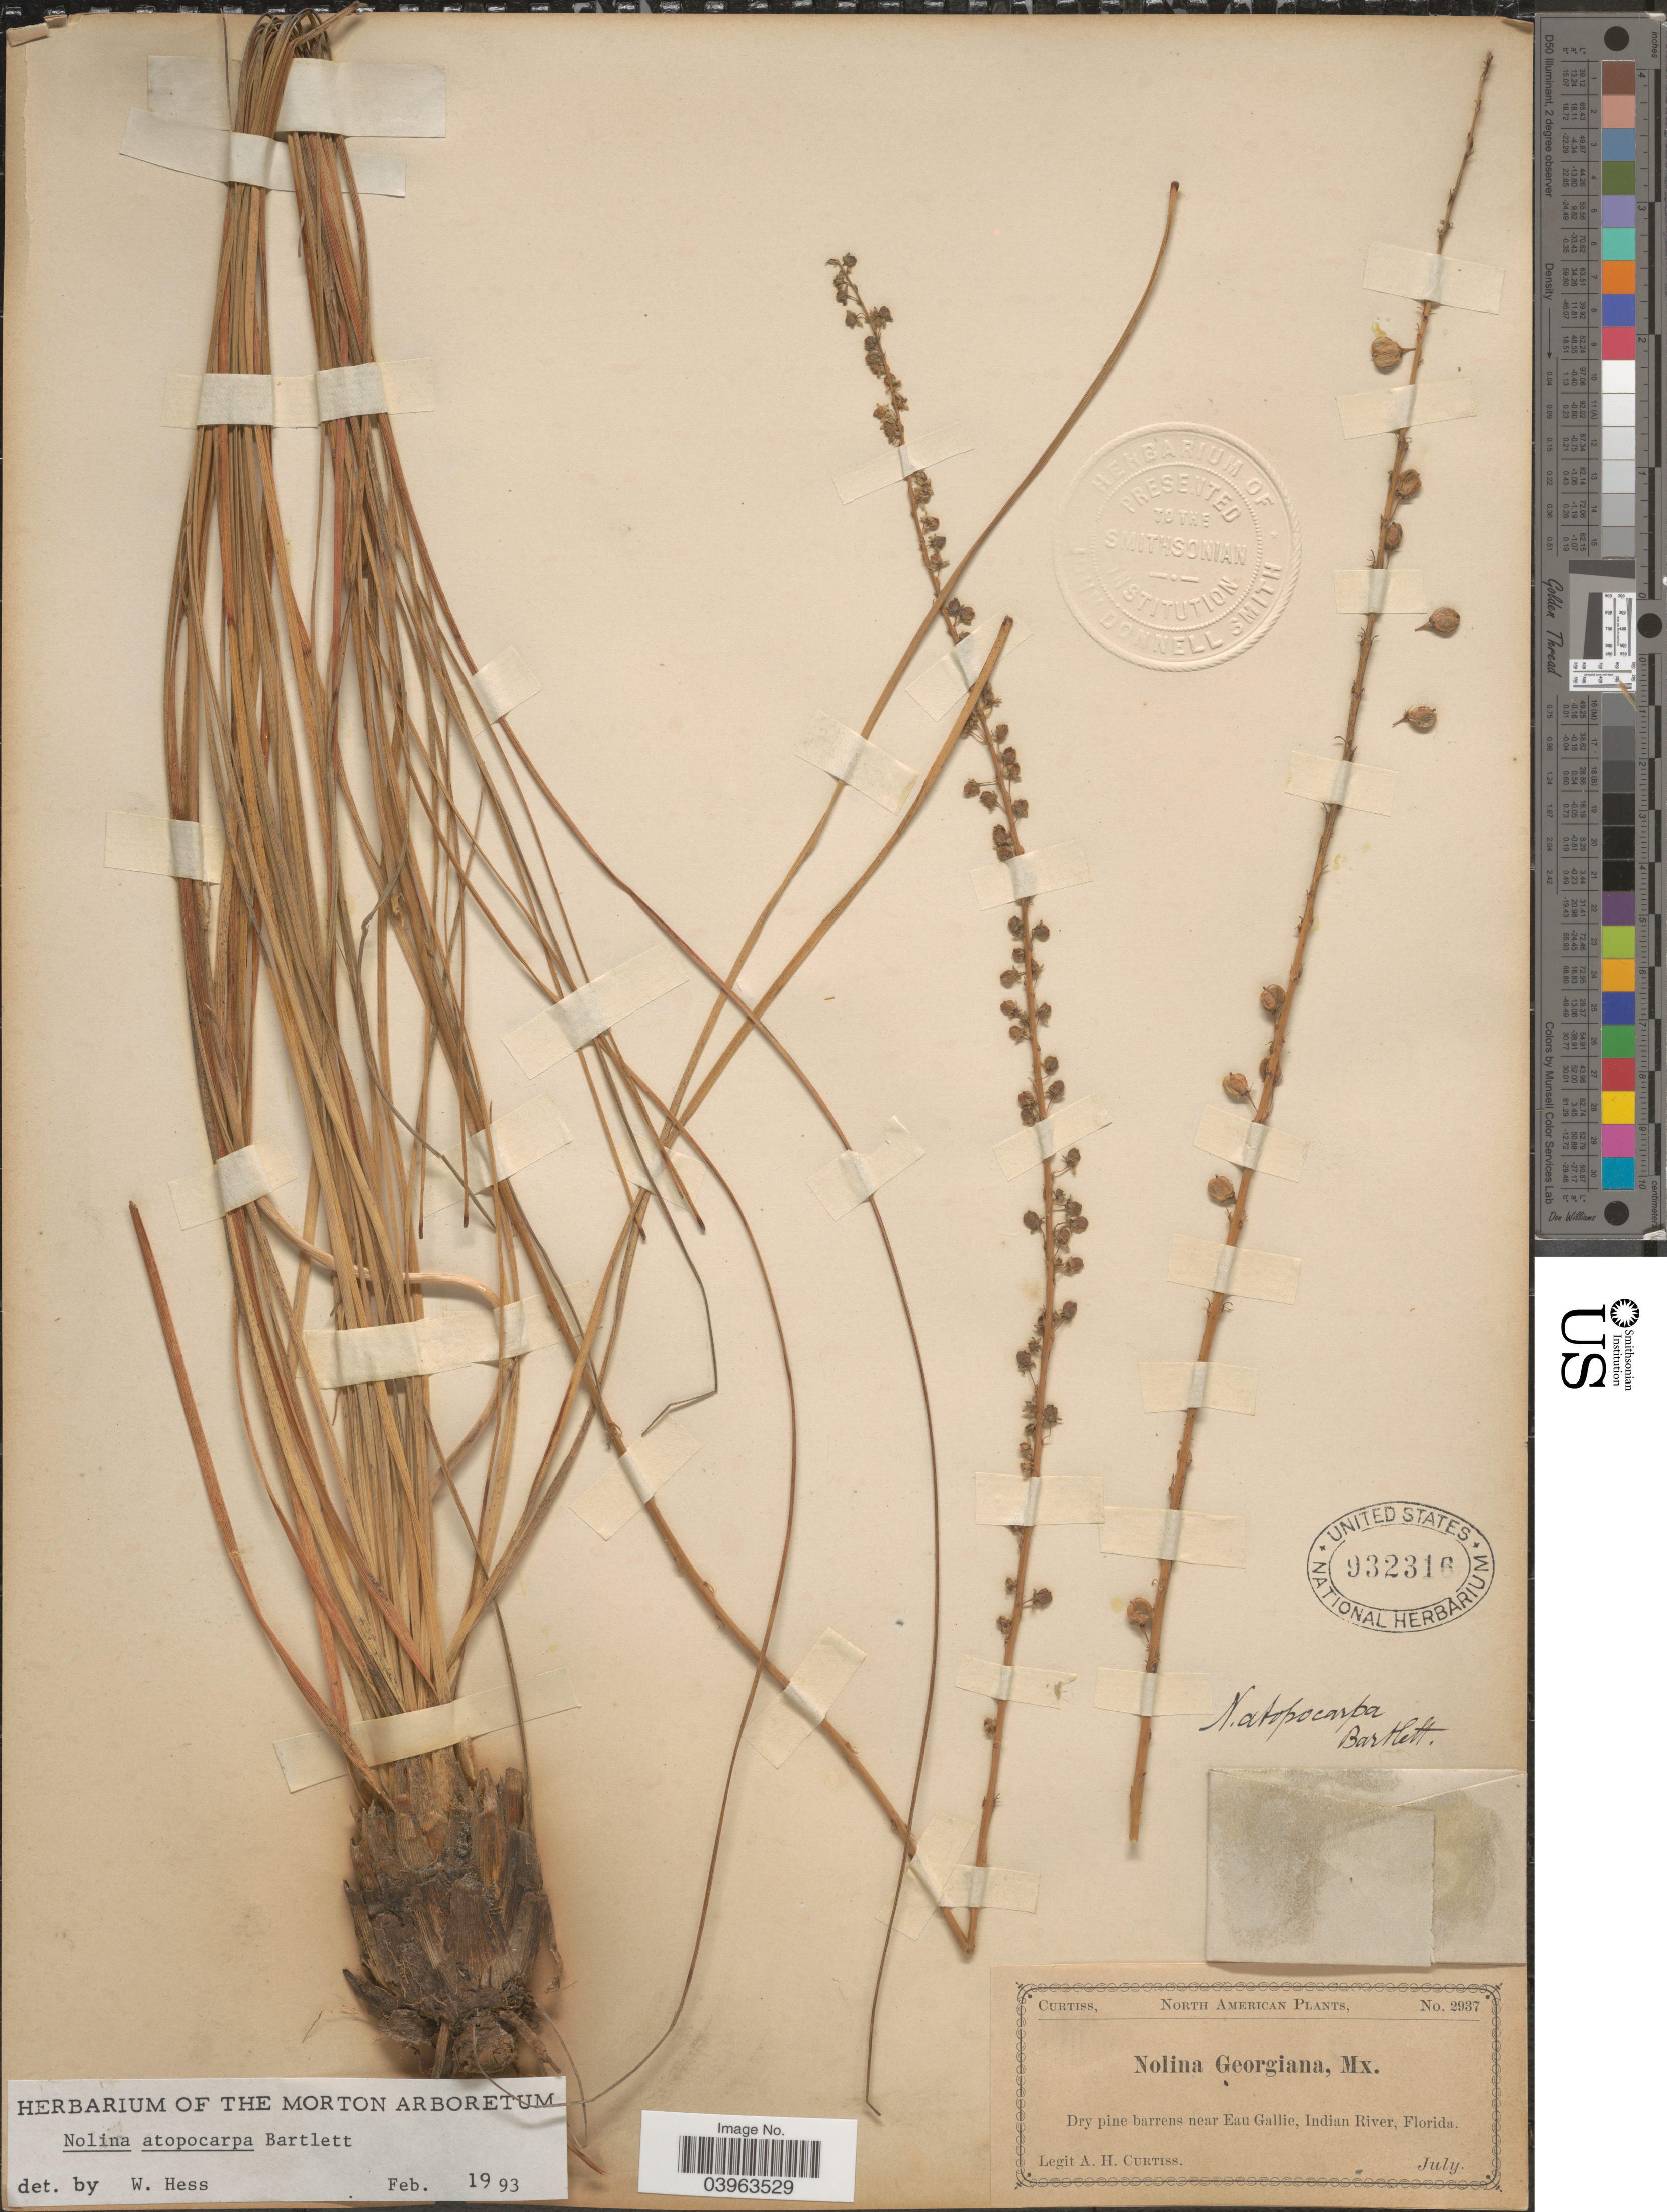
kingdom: Plantae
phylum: Tracheophyta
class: Liliopsida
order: Asparagales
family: Asparagaceae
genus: Nolina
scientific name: Nolina atopocarpa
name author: Bartlett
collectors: A. H. Curtiss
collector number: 2937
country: United States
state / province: Florida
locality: Dry pine barrens near Eau Gallie, Indian River.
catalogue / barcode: US 932316